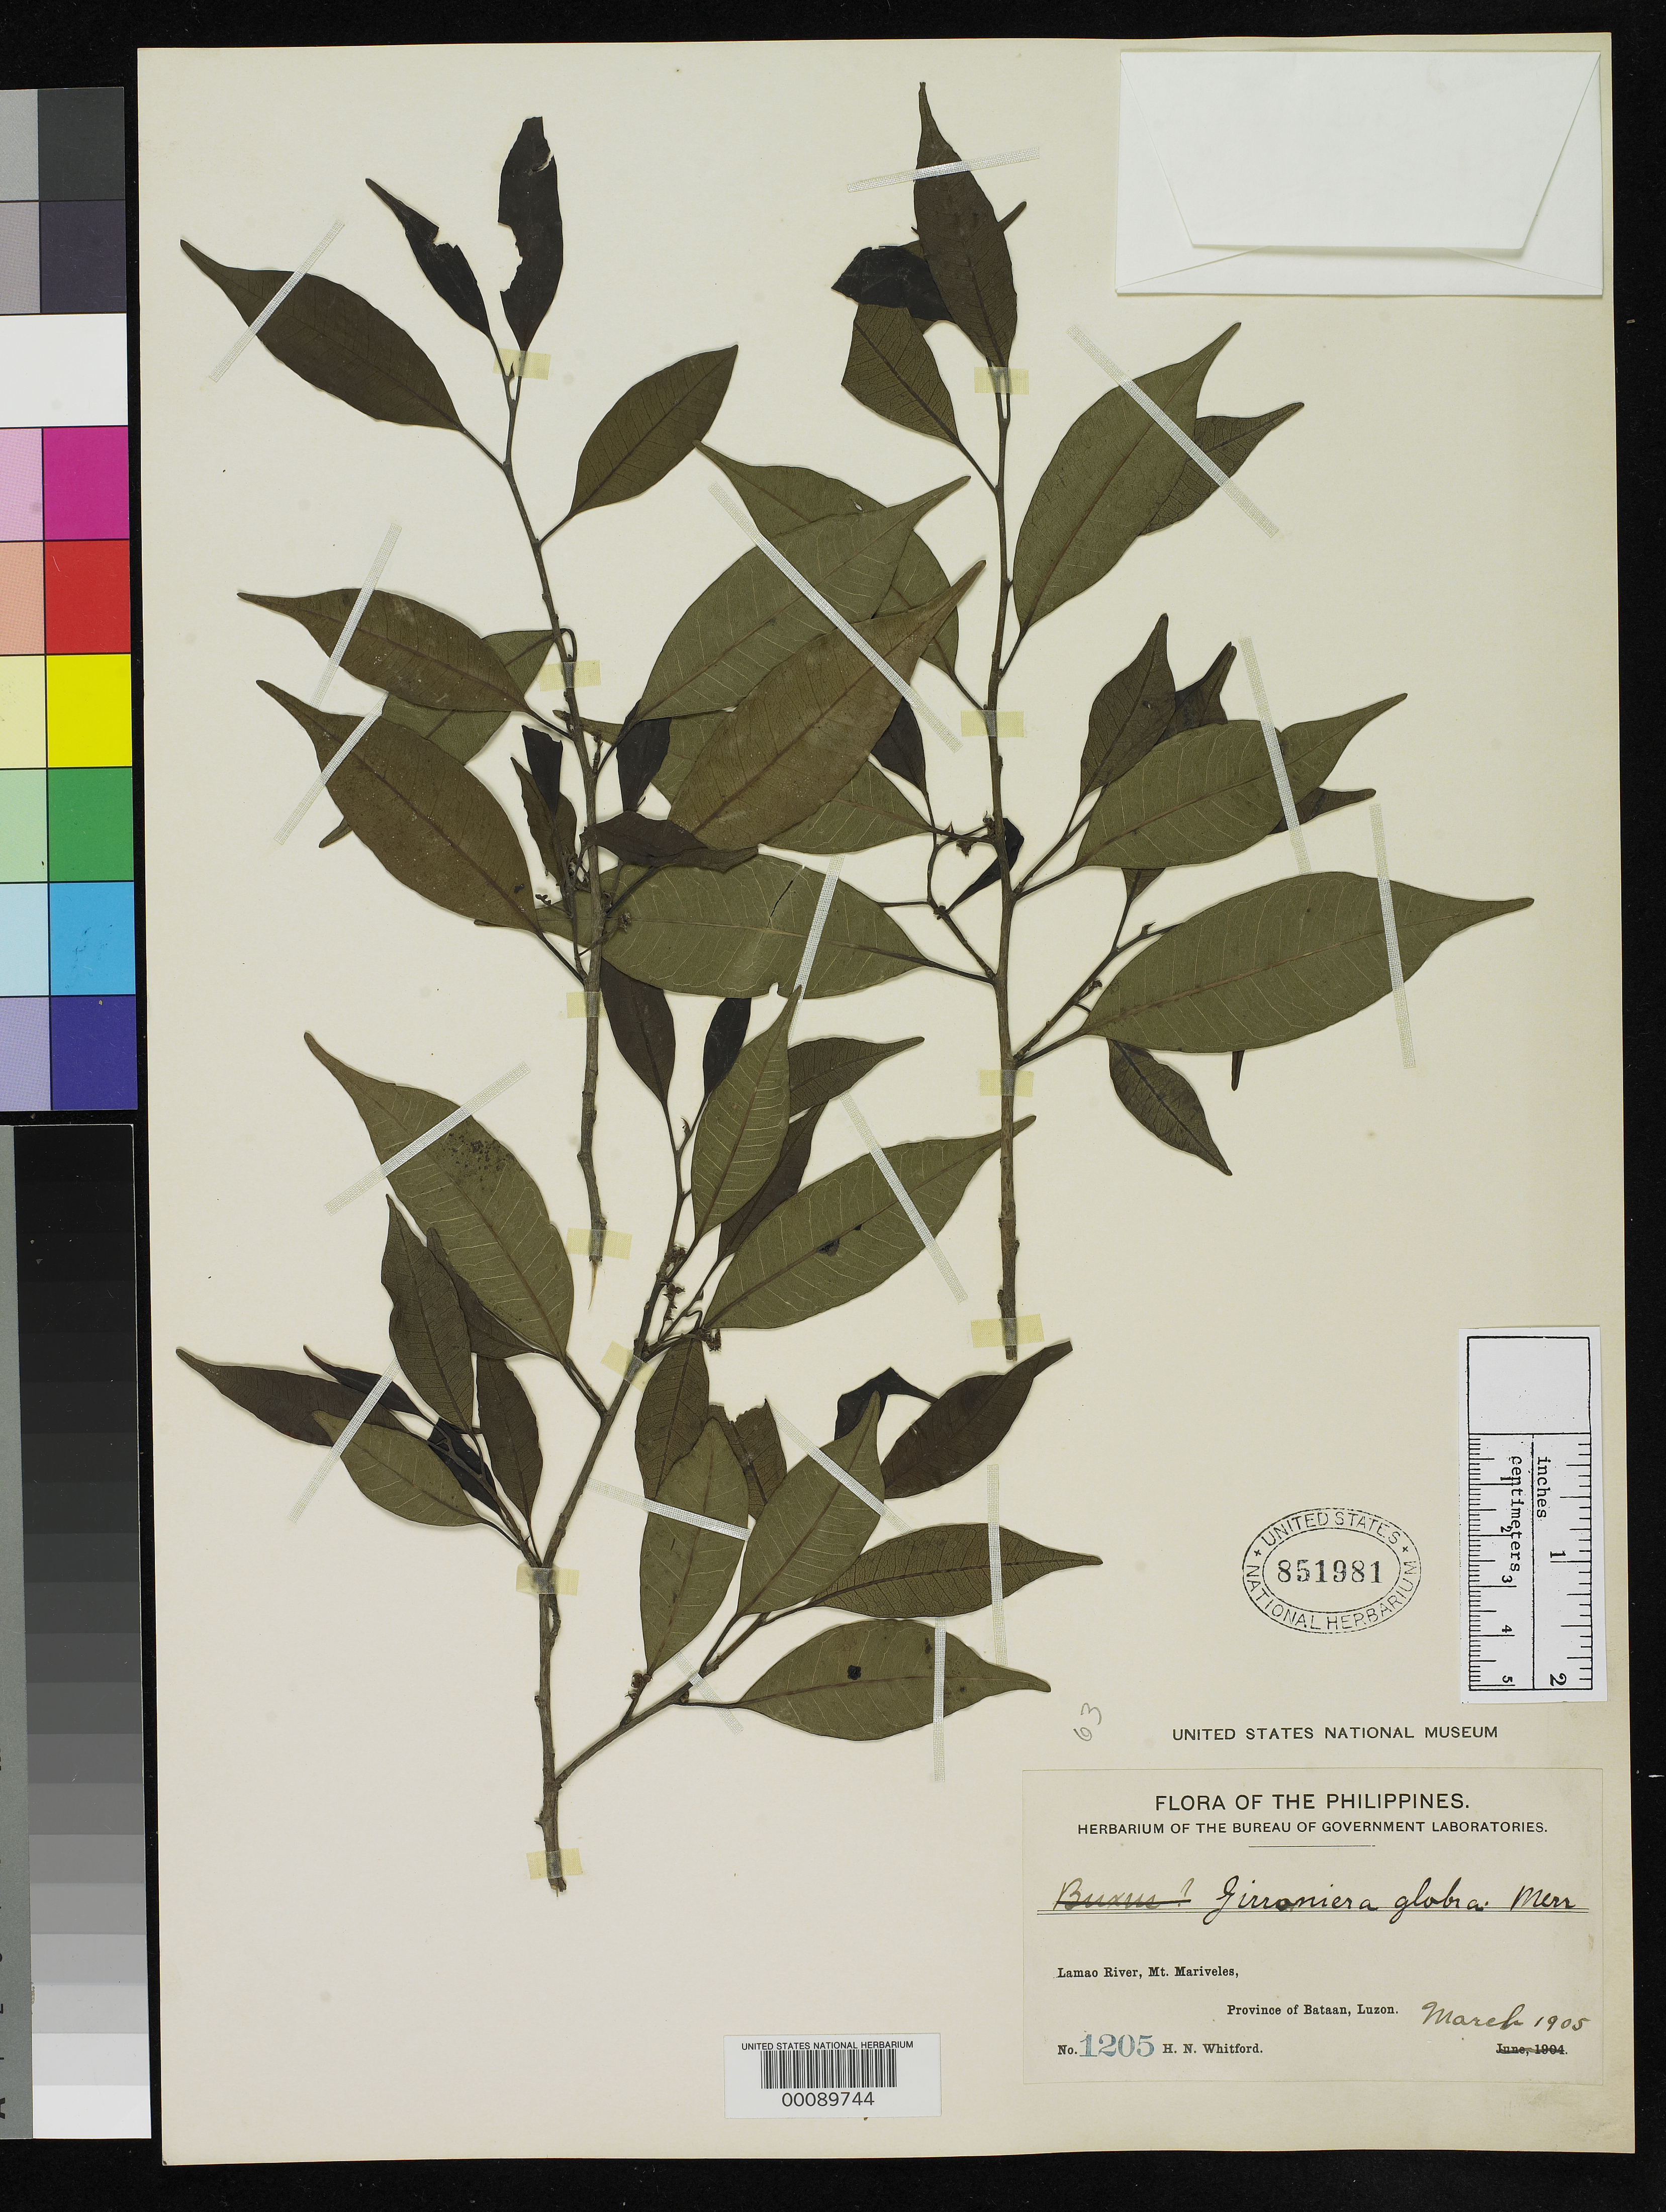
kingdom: Plantae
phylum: Tracheophyta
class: Magnoliopsida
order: Rosales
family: Cannabaceae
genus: Gironniera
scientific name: Gironniera glabra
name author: Merr.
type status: Isotype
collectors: H. N. Whitford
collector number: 1205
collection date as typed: Mar 1905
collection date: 1905-03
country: Philippines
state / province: Central Luzon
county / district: Bataan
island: Luzon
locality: Lamao River, Mt. Marivales.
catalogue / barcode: US 851981